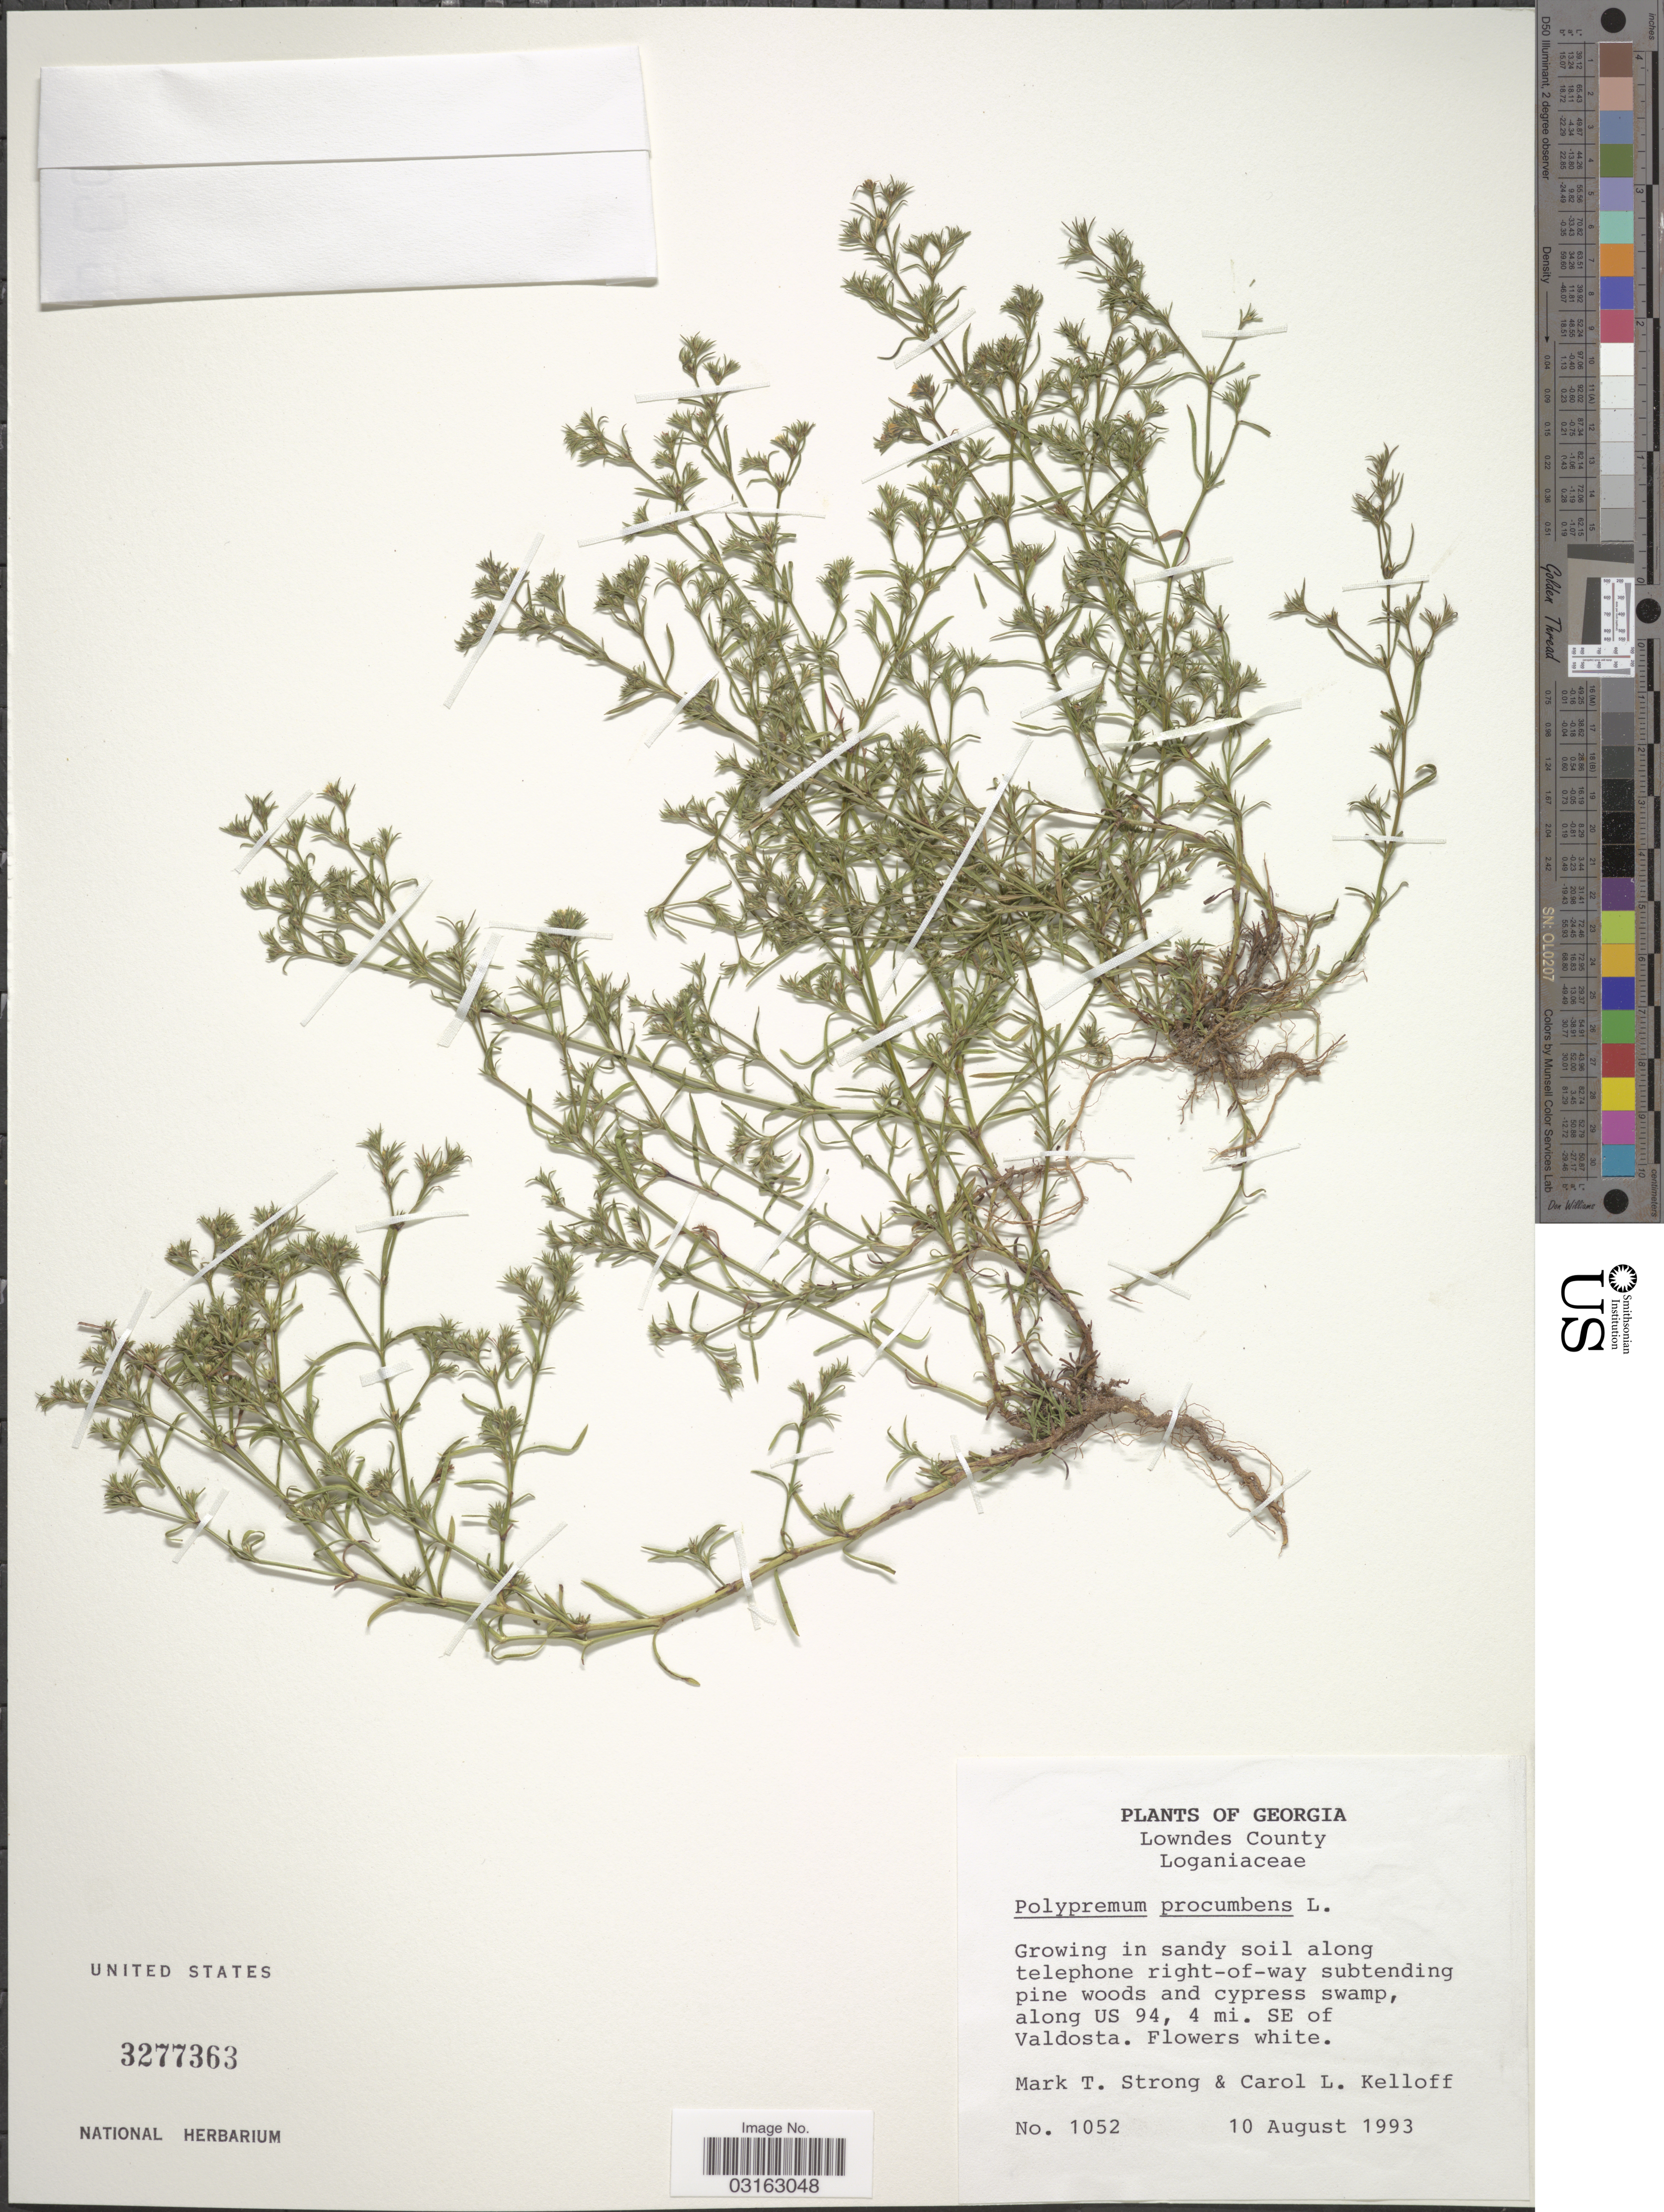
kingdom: Plantae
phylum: Tracheophyta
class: Magnoliopsida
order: Lamiales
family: Tetrachondraceae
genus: Polypremum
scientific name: Polypremum procumbens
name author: L.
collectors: M. T. Strong & C. L. Kelloff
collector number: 1052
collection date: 1993-08-10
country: United States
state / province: Georgia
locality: Lowndes County. Along US 94, 4 mi. SE of Valdosta.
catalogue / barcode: US 3277363